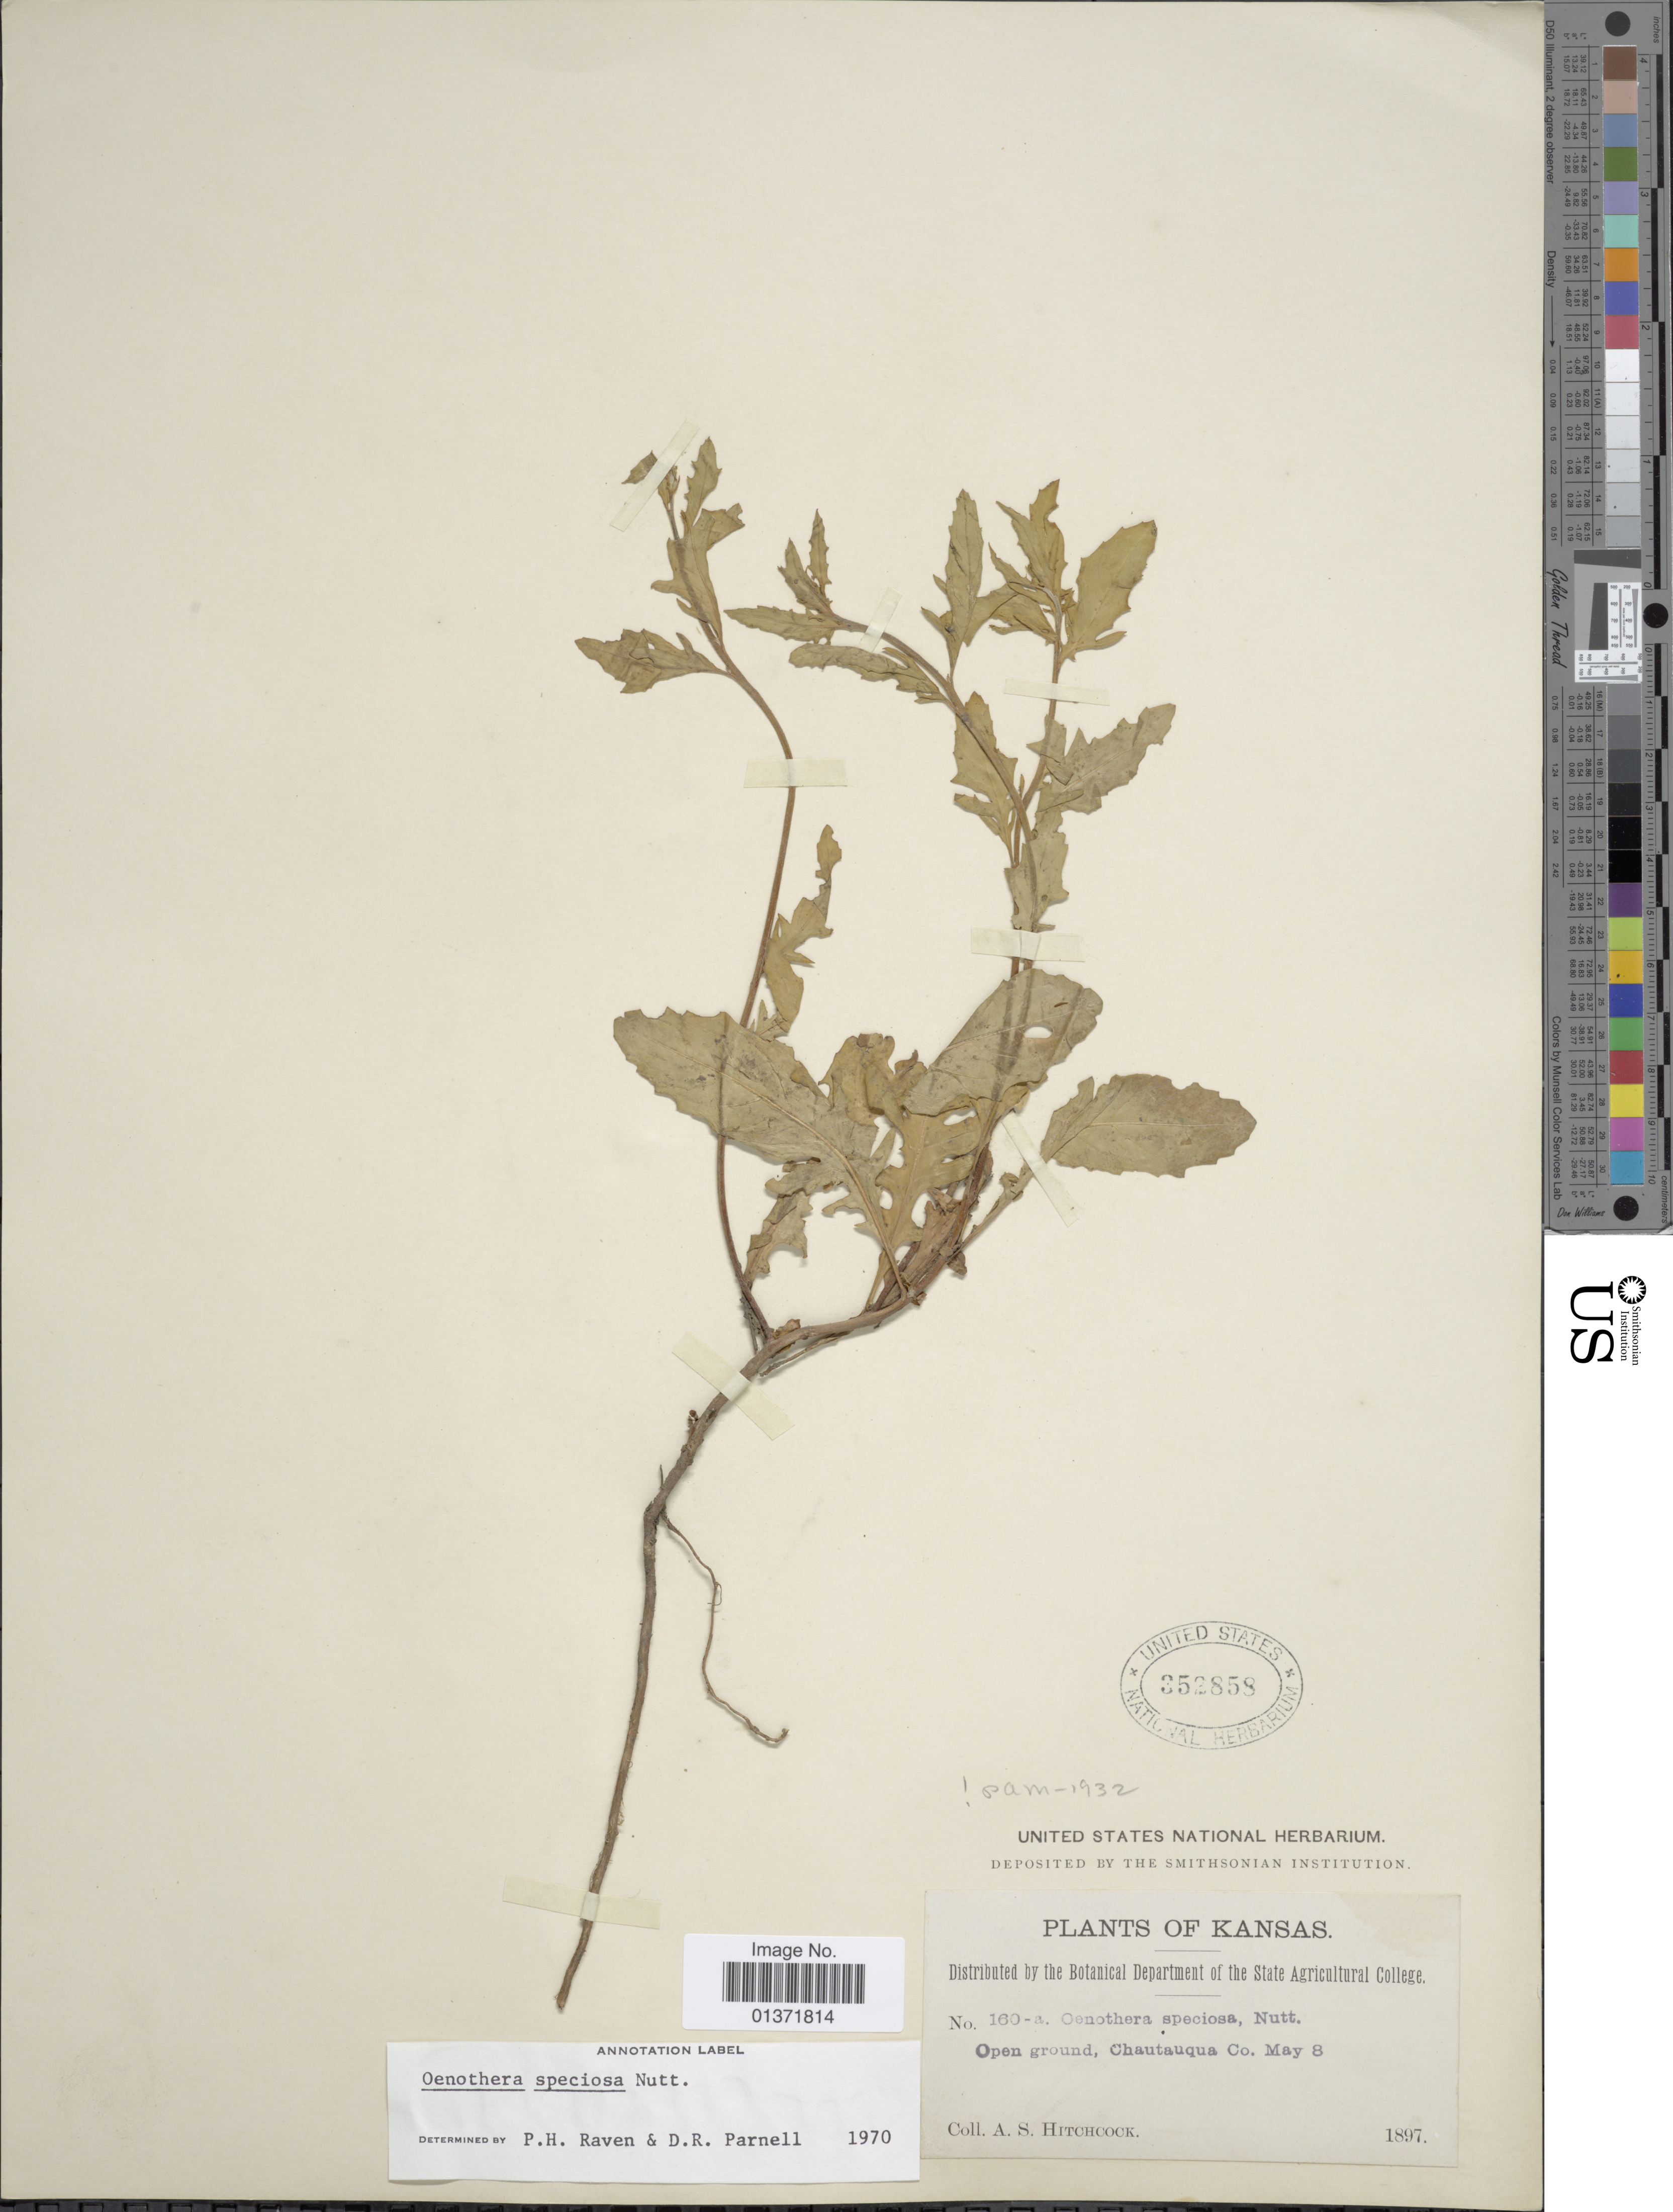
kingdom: Plantae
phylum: Tracheophyta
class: Magnoliopsida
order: Myrtales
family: Onagraceae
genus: Oenothera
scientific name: Oenothera speciosa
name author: Nutt.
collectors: A. S. Hitchcock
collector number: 160-a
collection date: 1897-05-08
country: United States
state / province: Kansas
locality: Chautauqua Co.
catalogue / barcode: US 352858